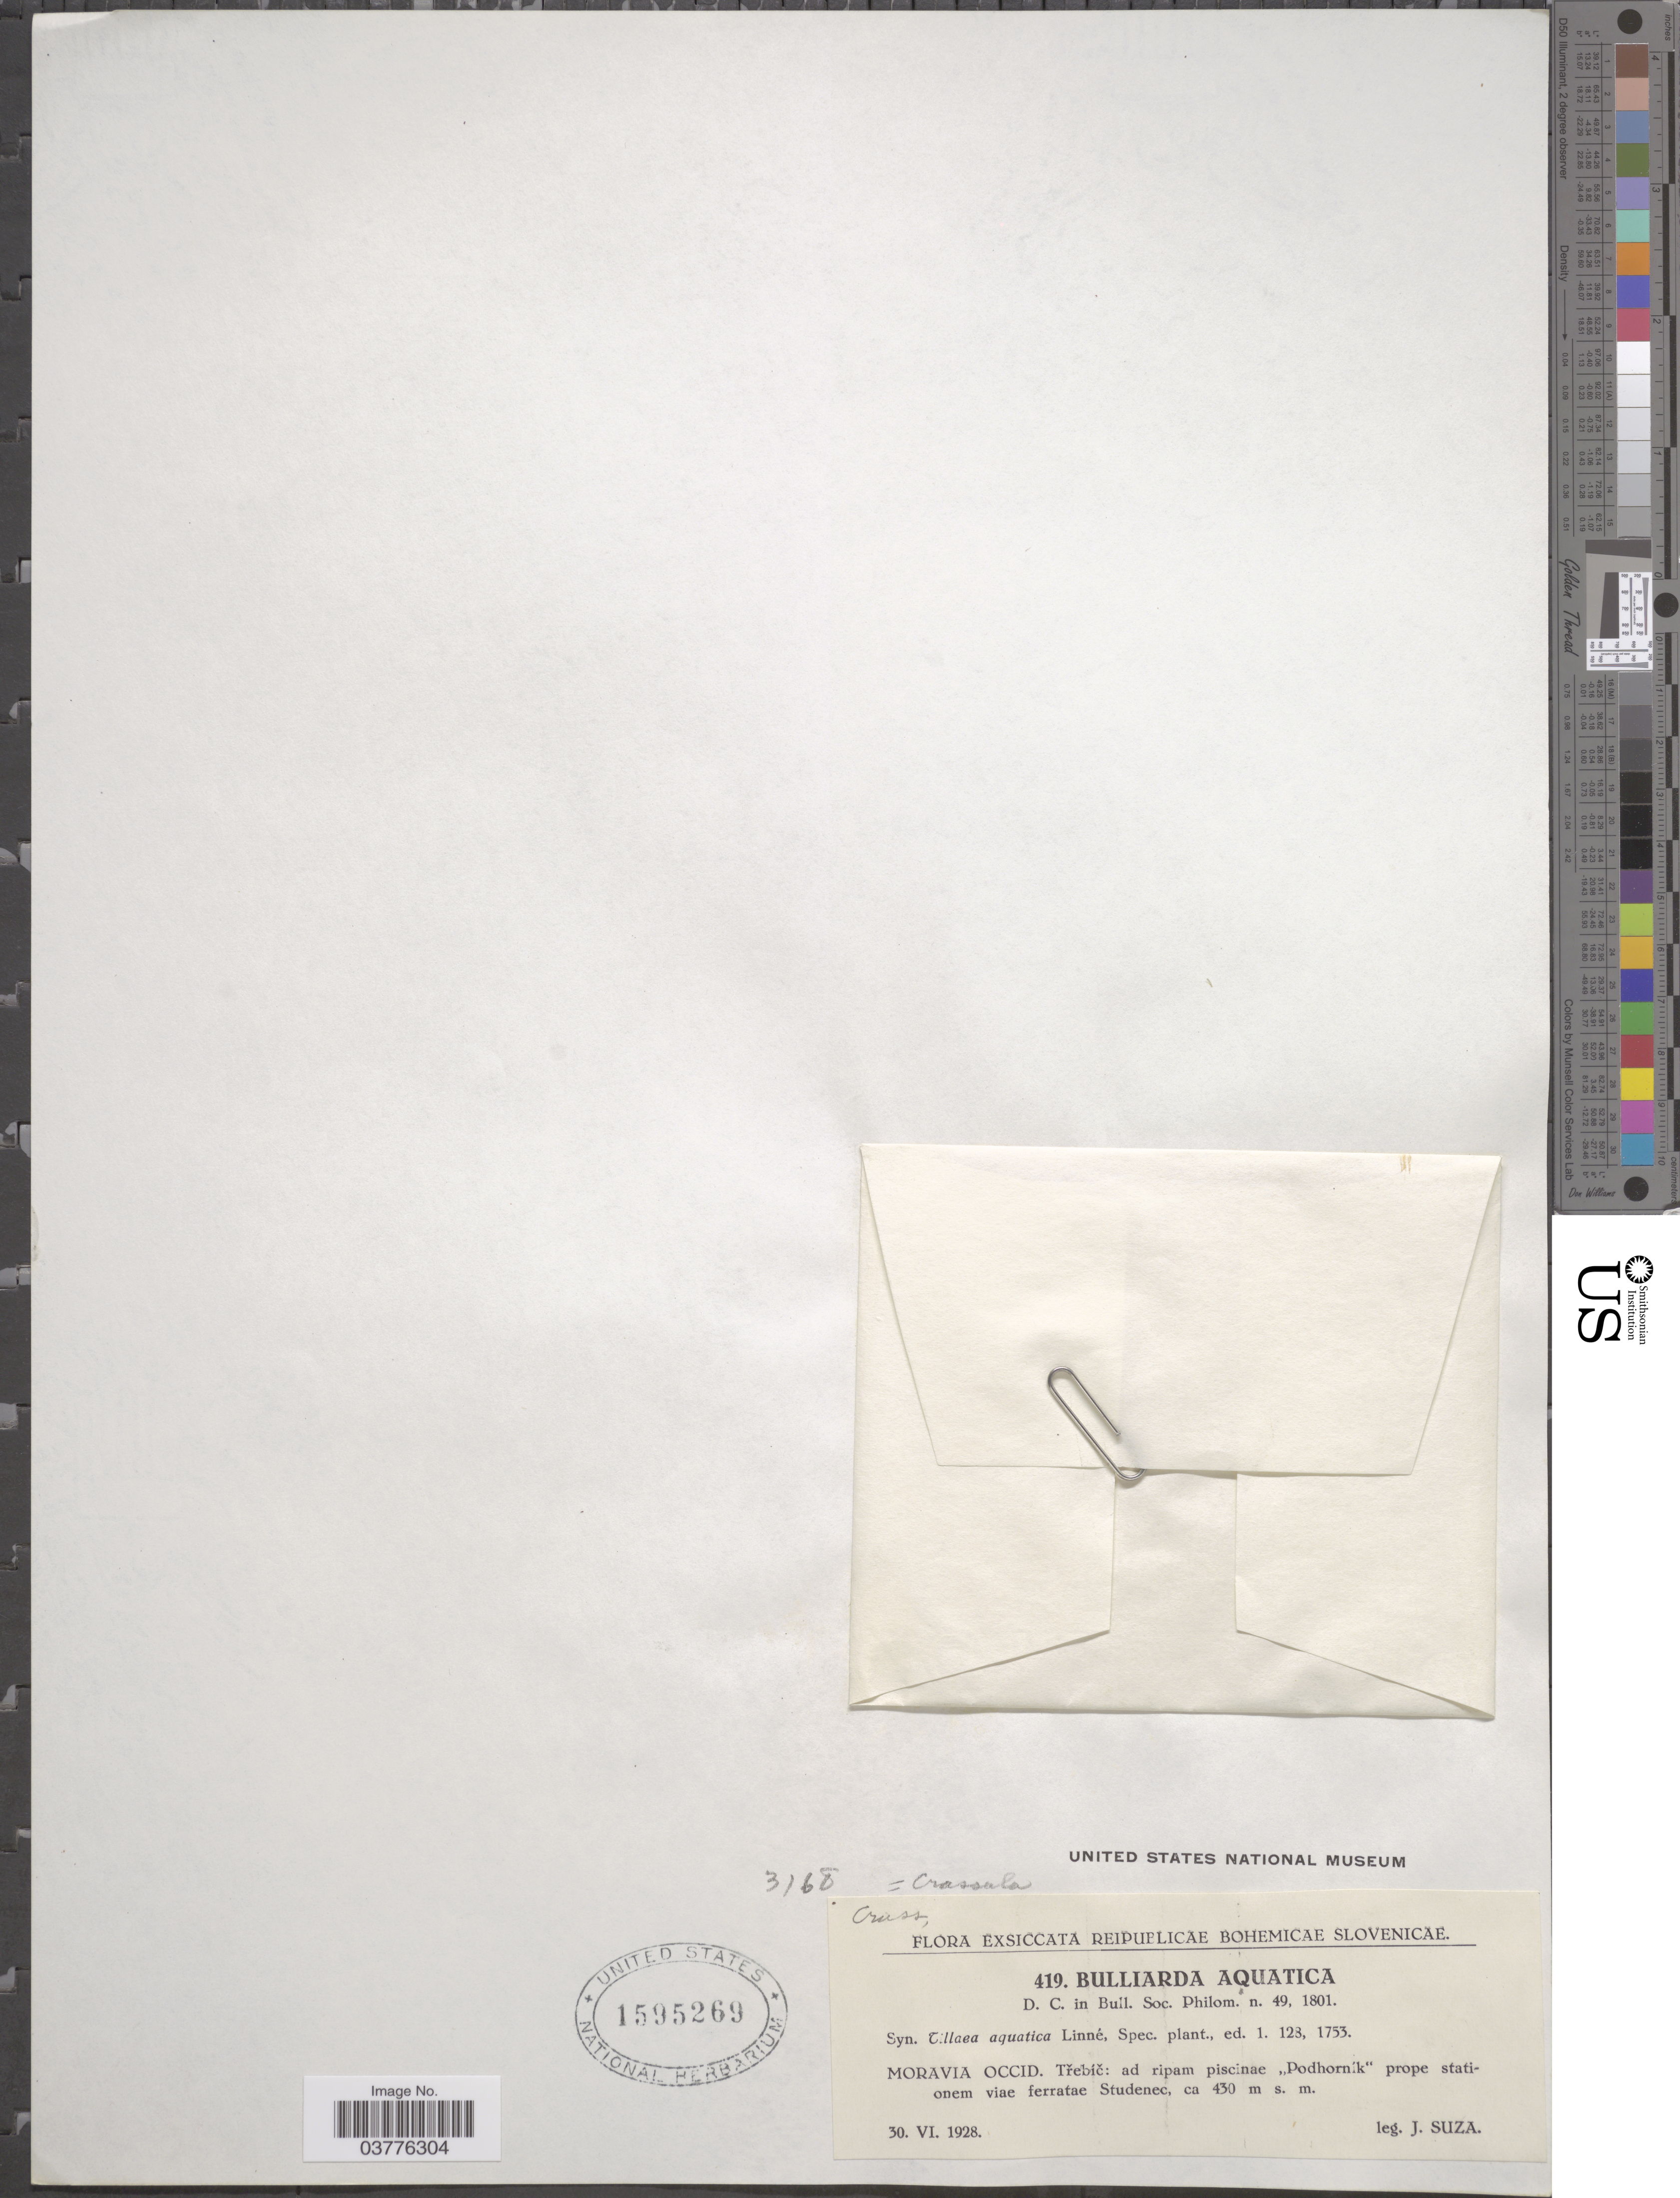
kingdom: Plantae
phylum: Tracheophyta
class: Magnoliopsida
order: Saxifragales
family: Crassulaceae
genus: Crassula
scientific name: Crassula aquatica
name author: (L.) Schönland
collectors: J. Suza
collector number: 419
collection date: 1928-06-30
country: Czechia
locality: Reipublicae Bohemicae Slovenicae. Moravia Occid. Třebíč: ad ripam piscinae "Podhornzík" prope stationem viae ferratae Studenec.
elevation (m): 430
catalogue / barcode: US 1595269